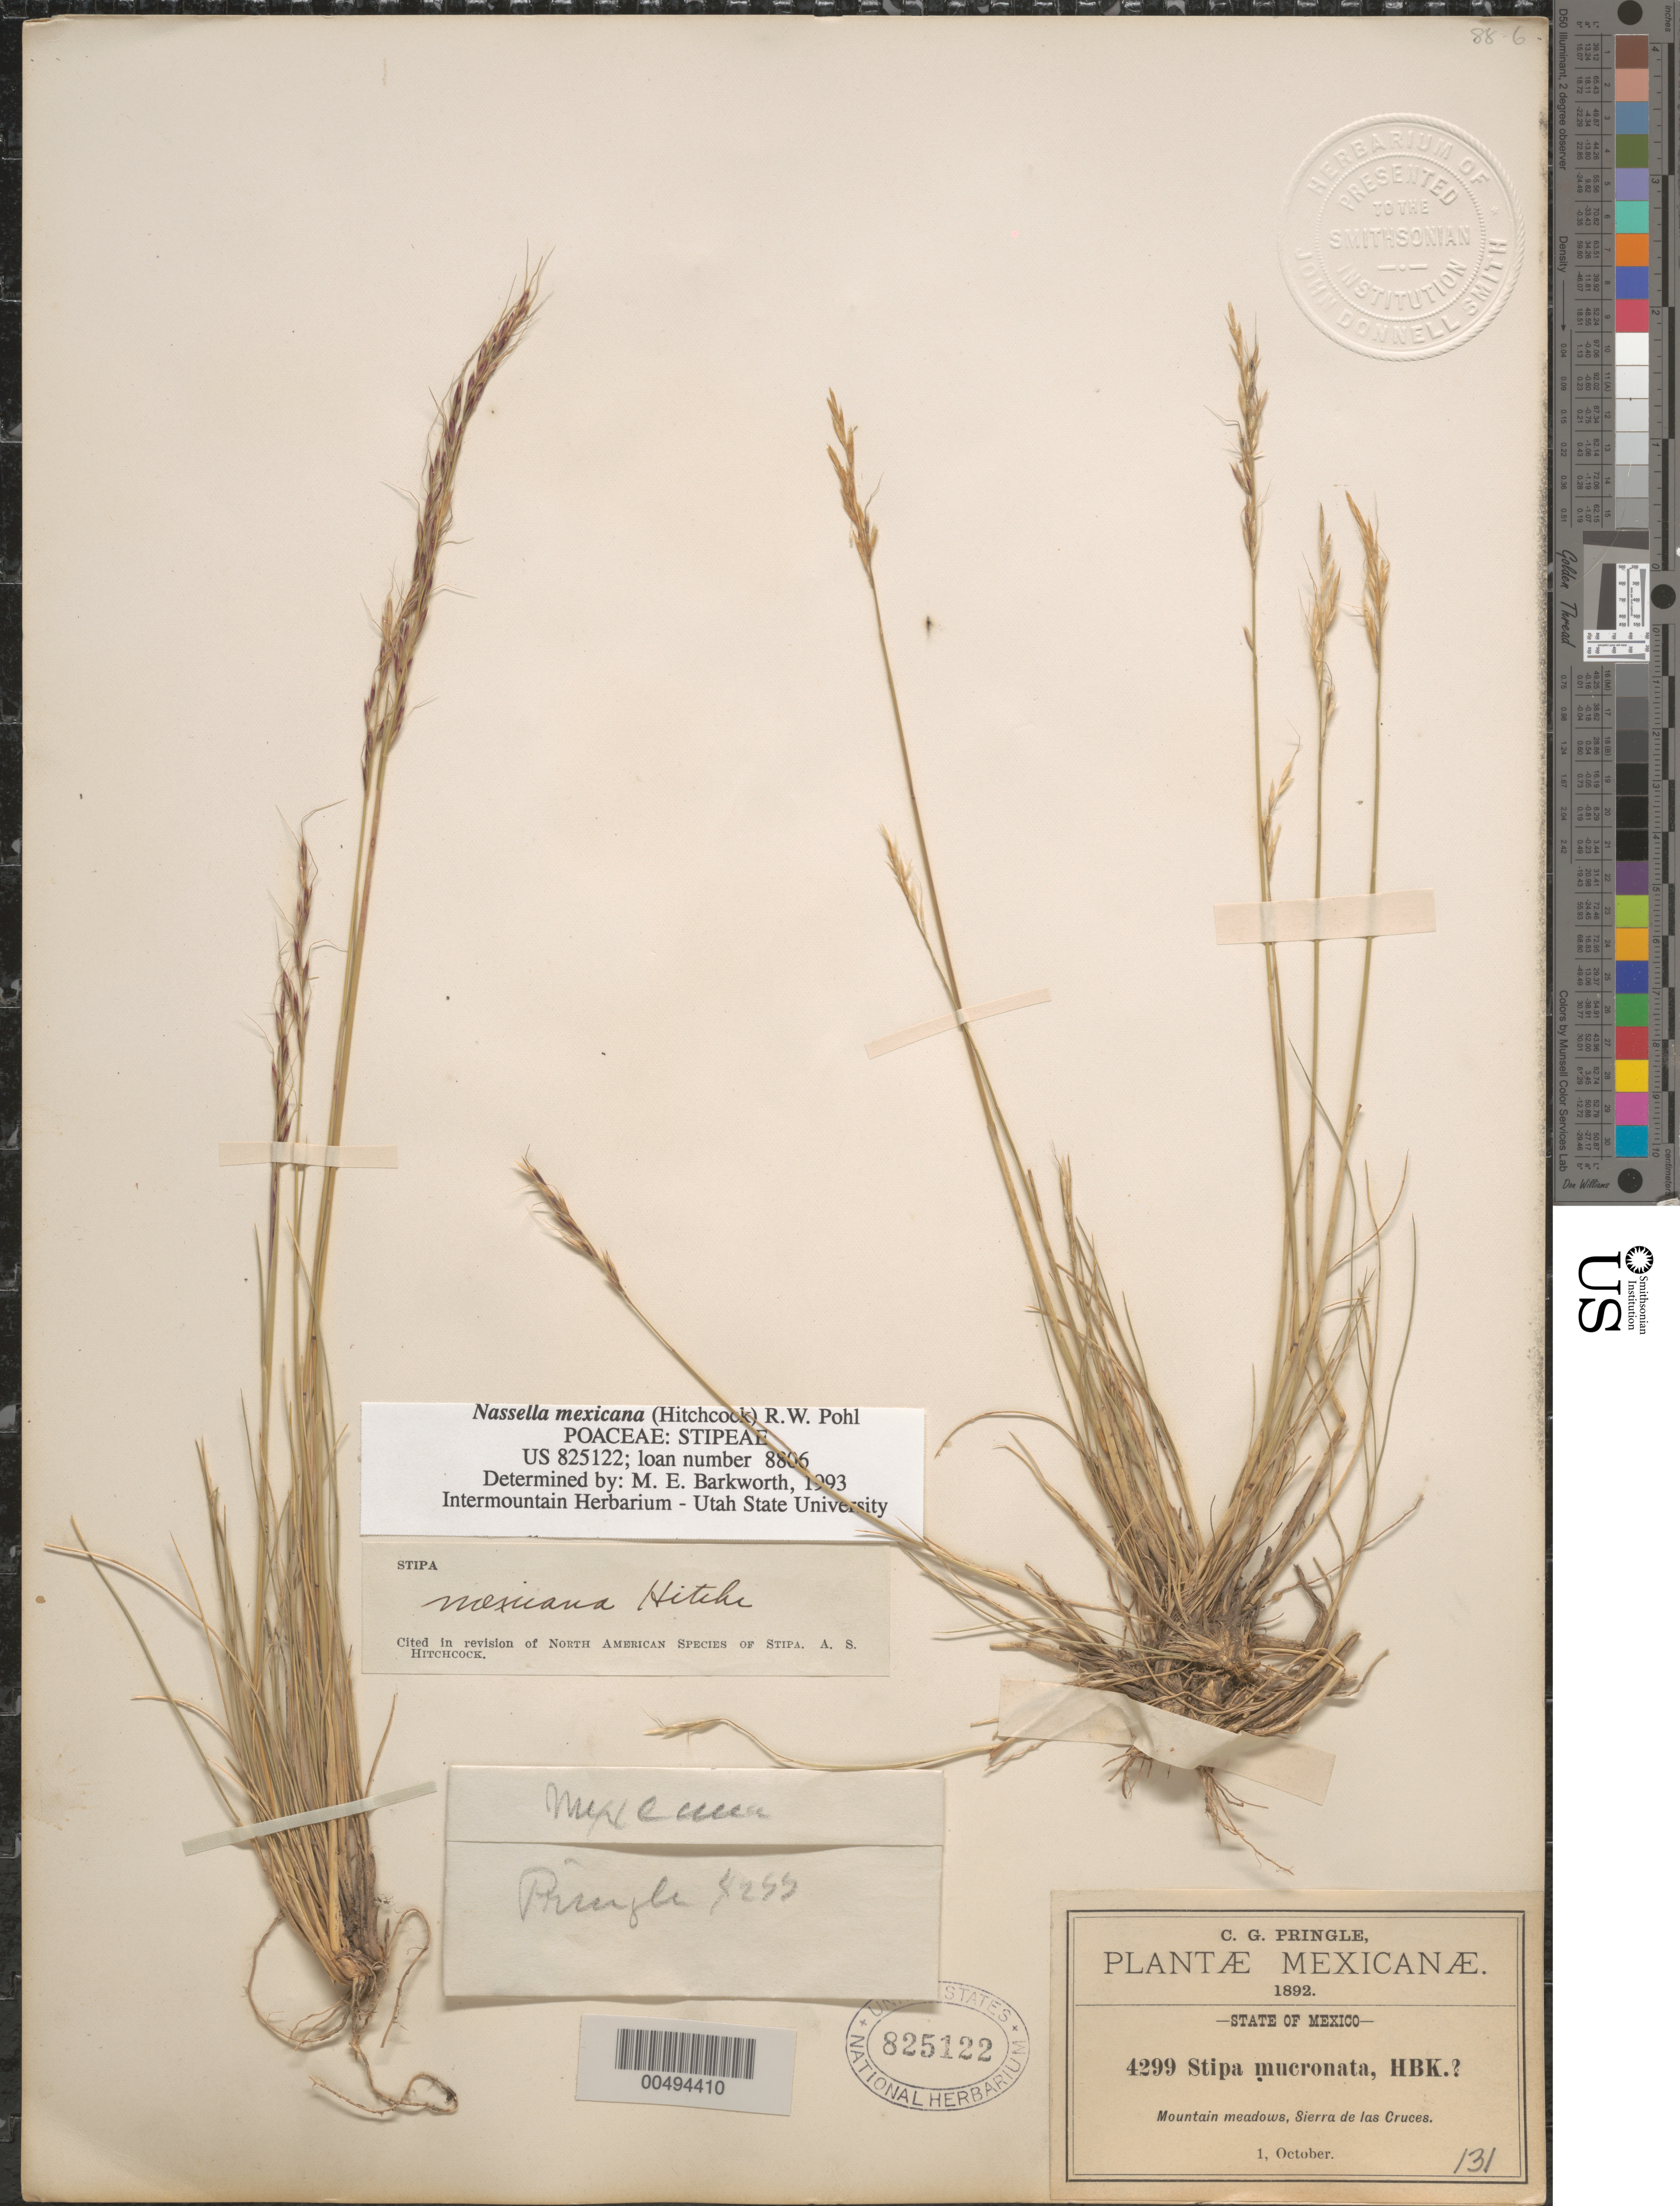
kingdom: Plantae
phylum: Tracheophyta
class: Liliopsida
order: Poales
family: Poaceae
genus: Nassella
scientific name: Nassella mexicana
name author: (Hitchc.) R.W. Pohl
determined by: Barkworth, M. E.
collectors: C. G. Pringle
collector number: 4299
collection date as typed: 1 Oct 1892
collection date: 1892-10-01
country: Mexico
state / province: México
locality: Sierra de las Cruces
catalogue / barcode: US 825122